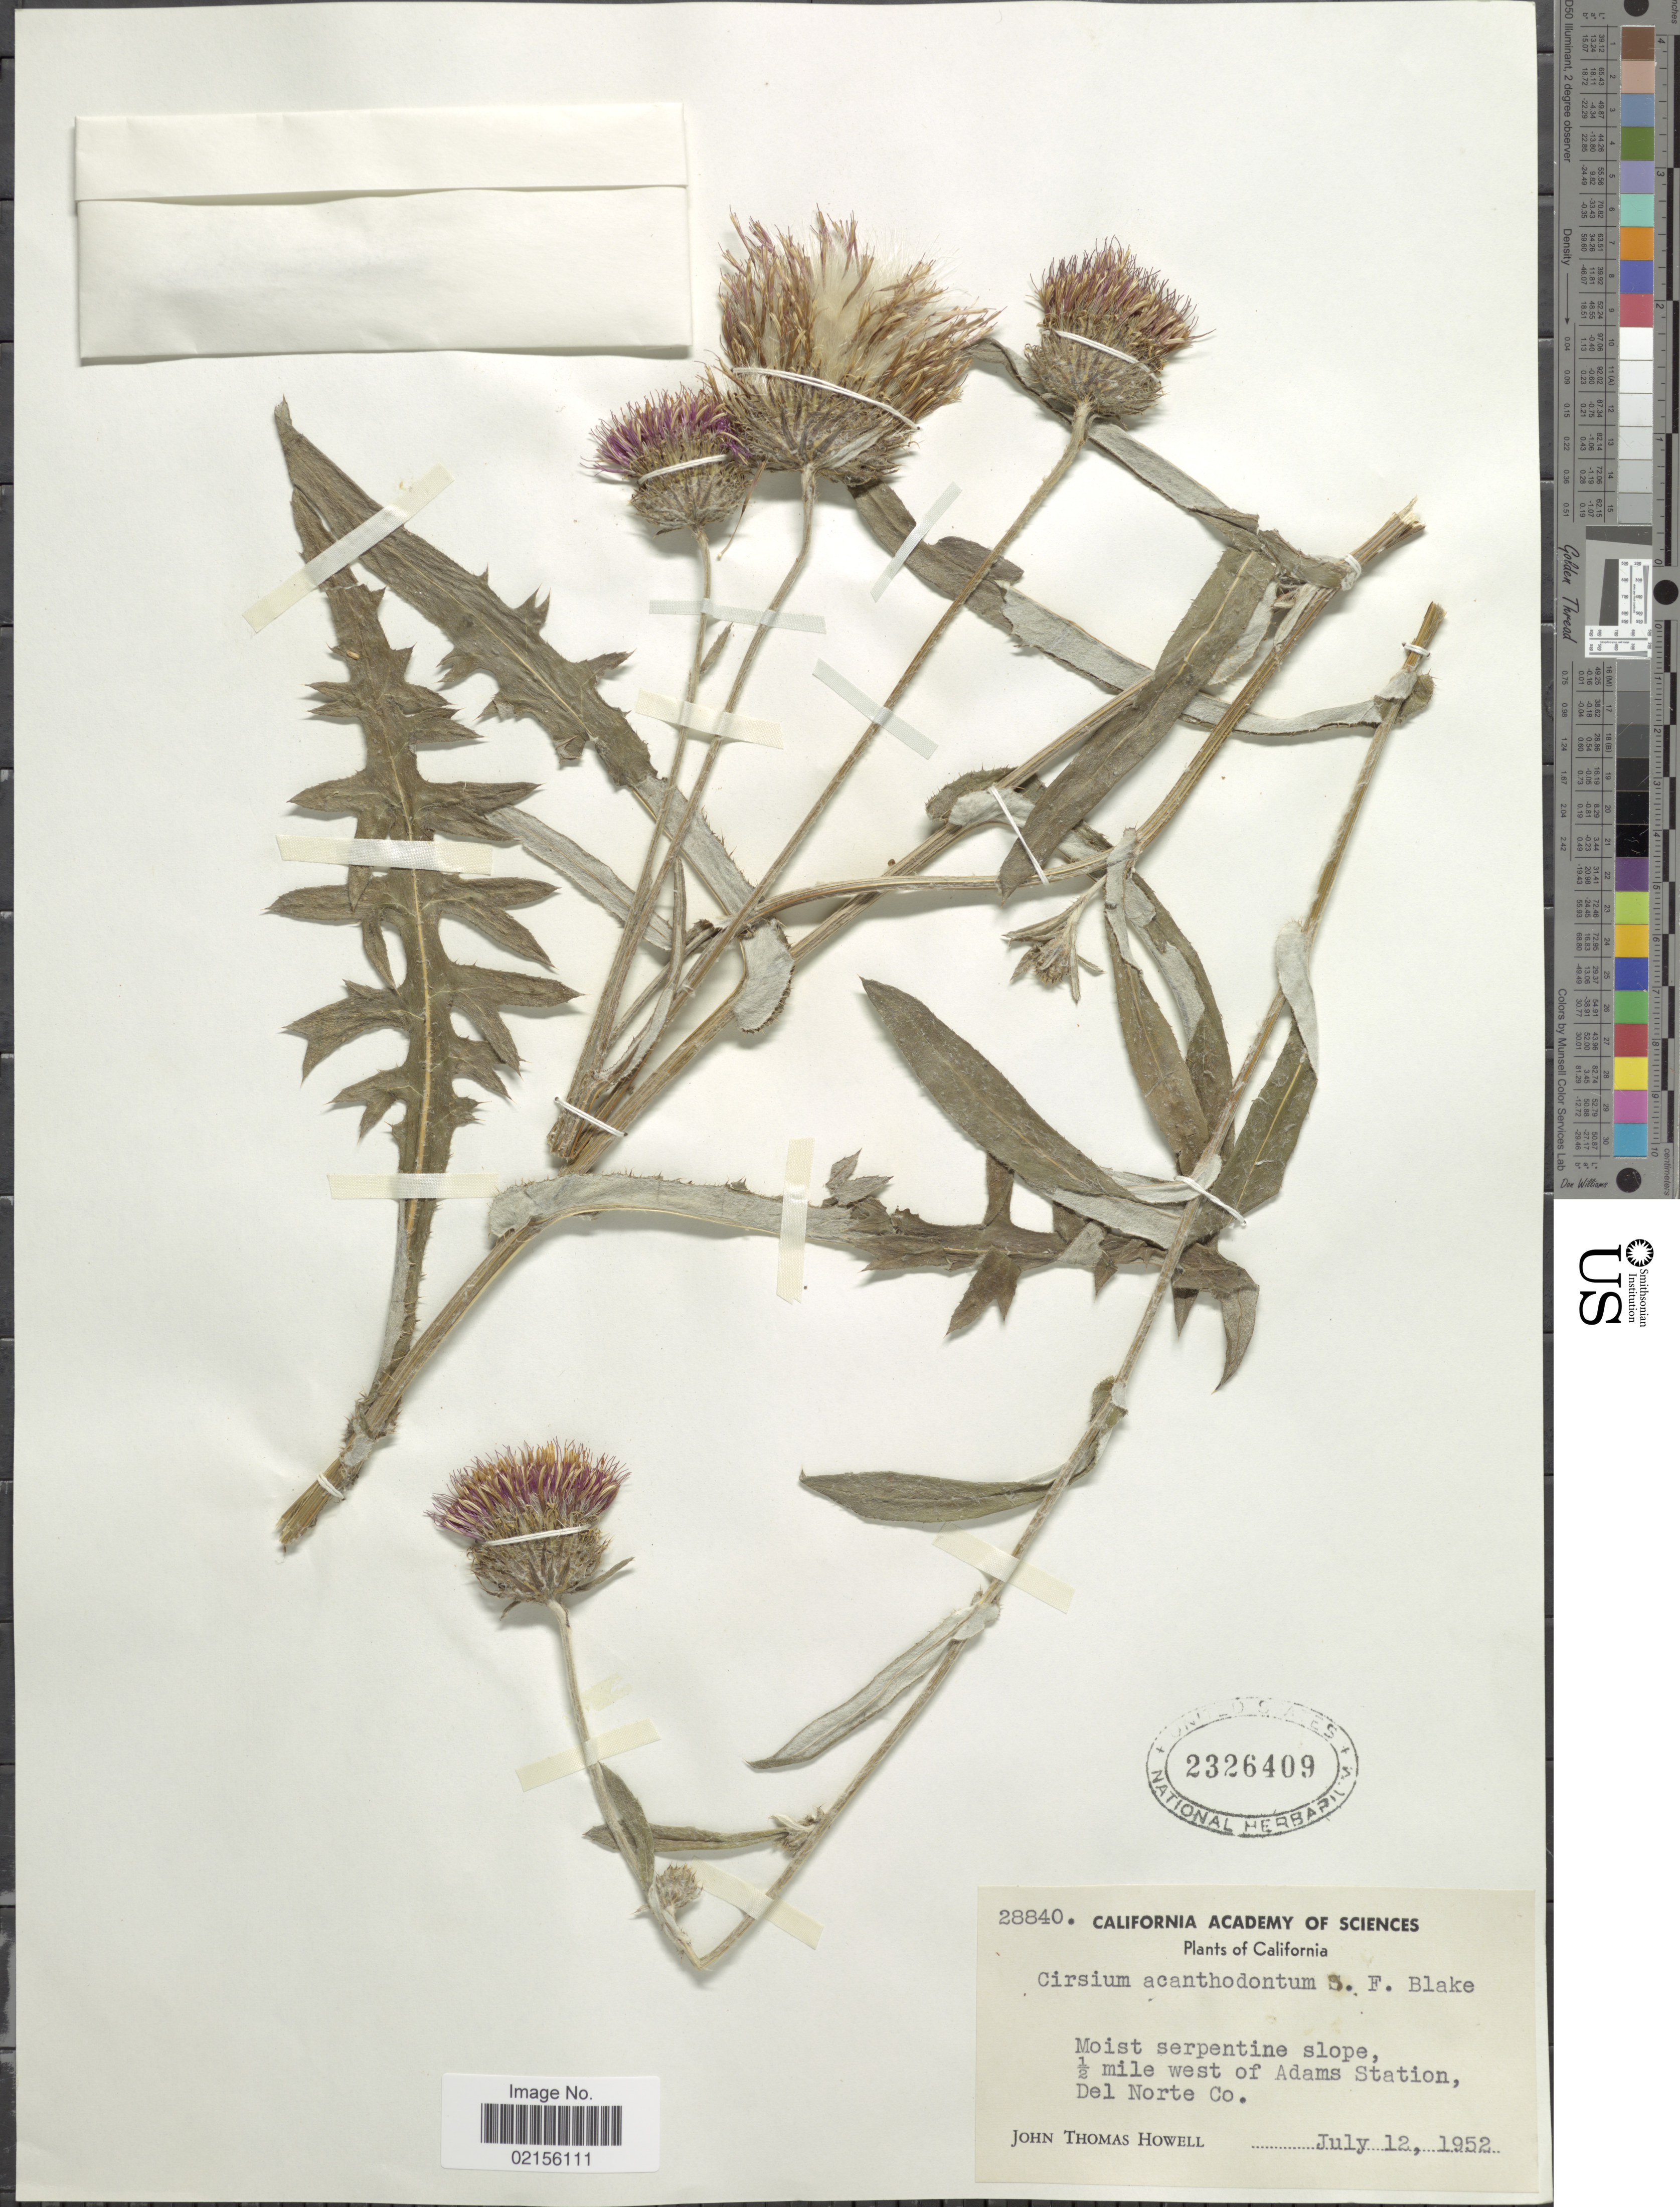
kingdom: Plantae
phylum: Tracheophyta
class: Magnoliopsida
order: Asterales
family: Asteraceae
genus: Cirsium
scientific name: Cirsium remotifolium var. rivulare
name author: Jeps.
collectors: J. T. Howell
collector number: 28840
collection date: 1952-07-12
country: United States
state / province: California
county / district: Del Norte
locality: Moist serpentine slope, ½ mile west of Adams Station, Del Norte Co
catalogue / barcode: US 2326409